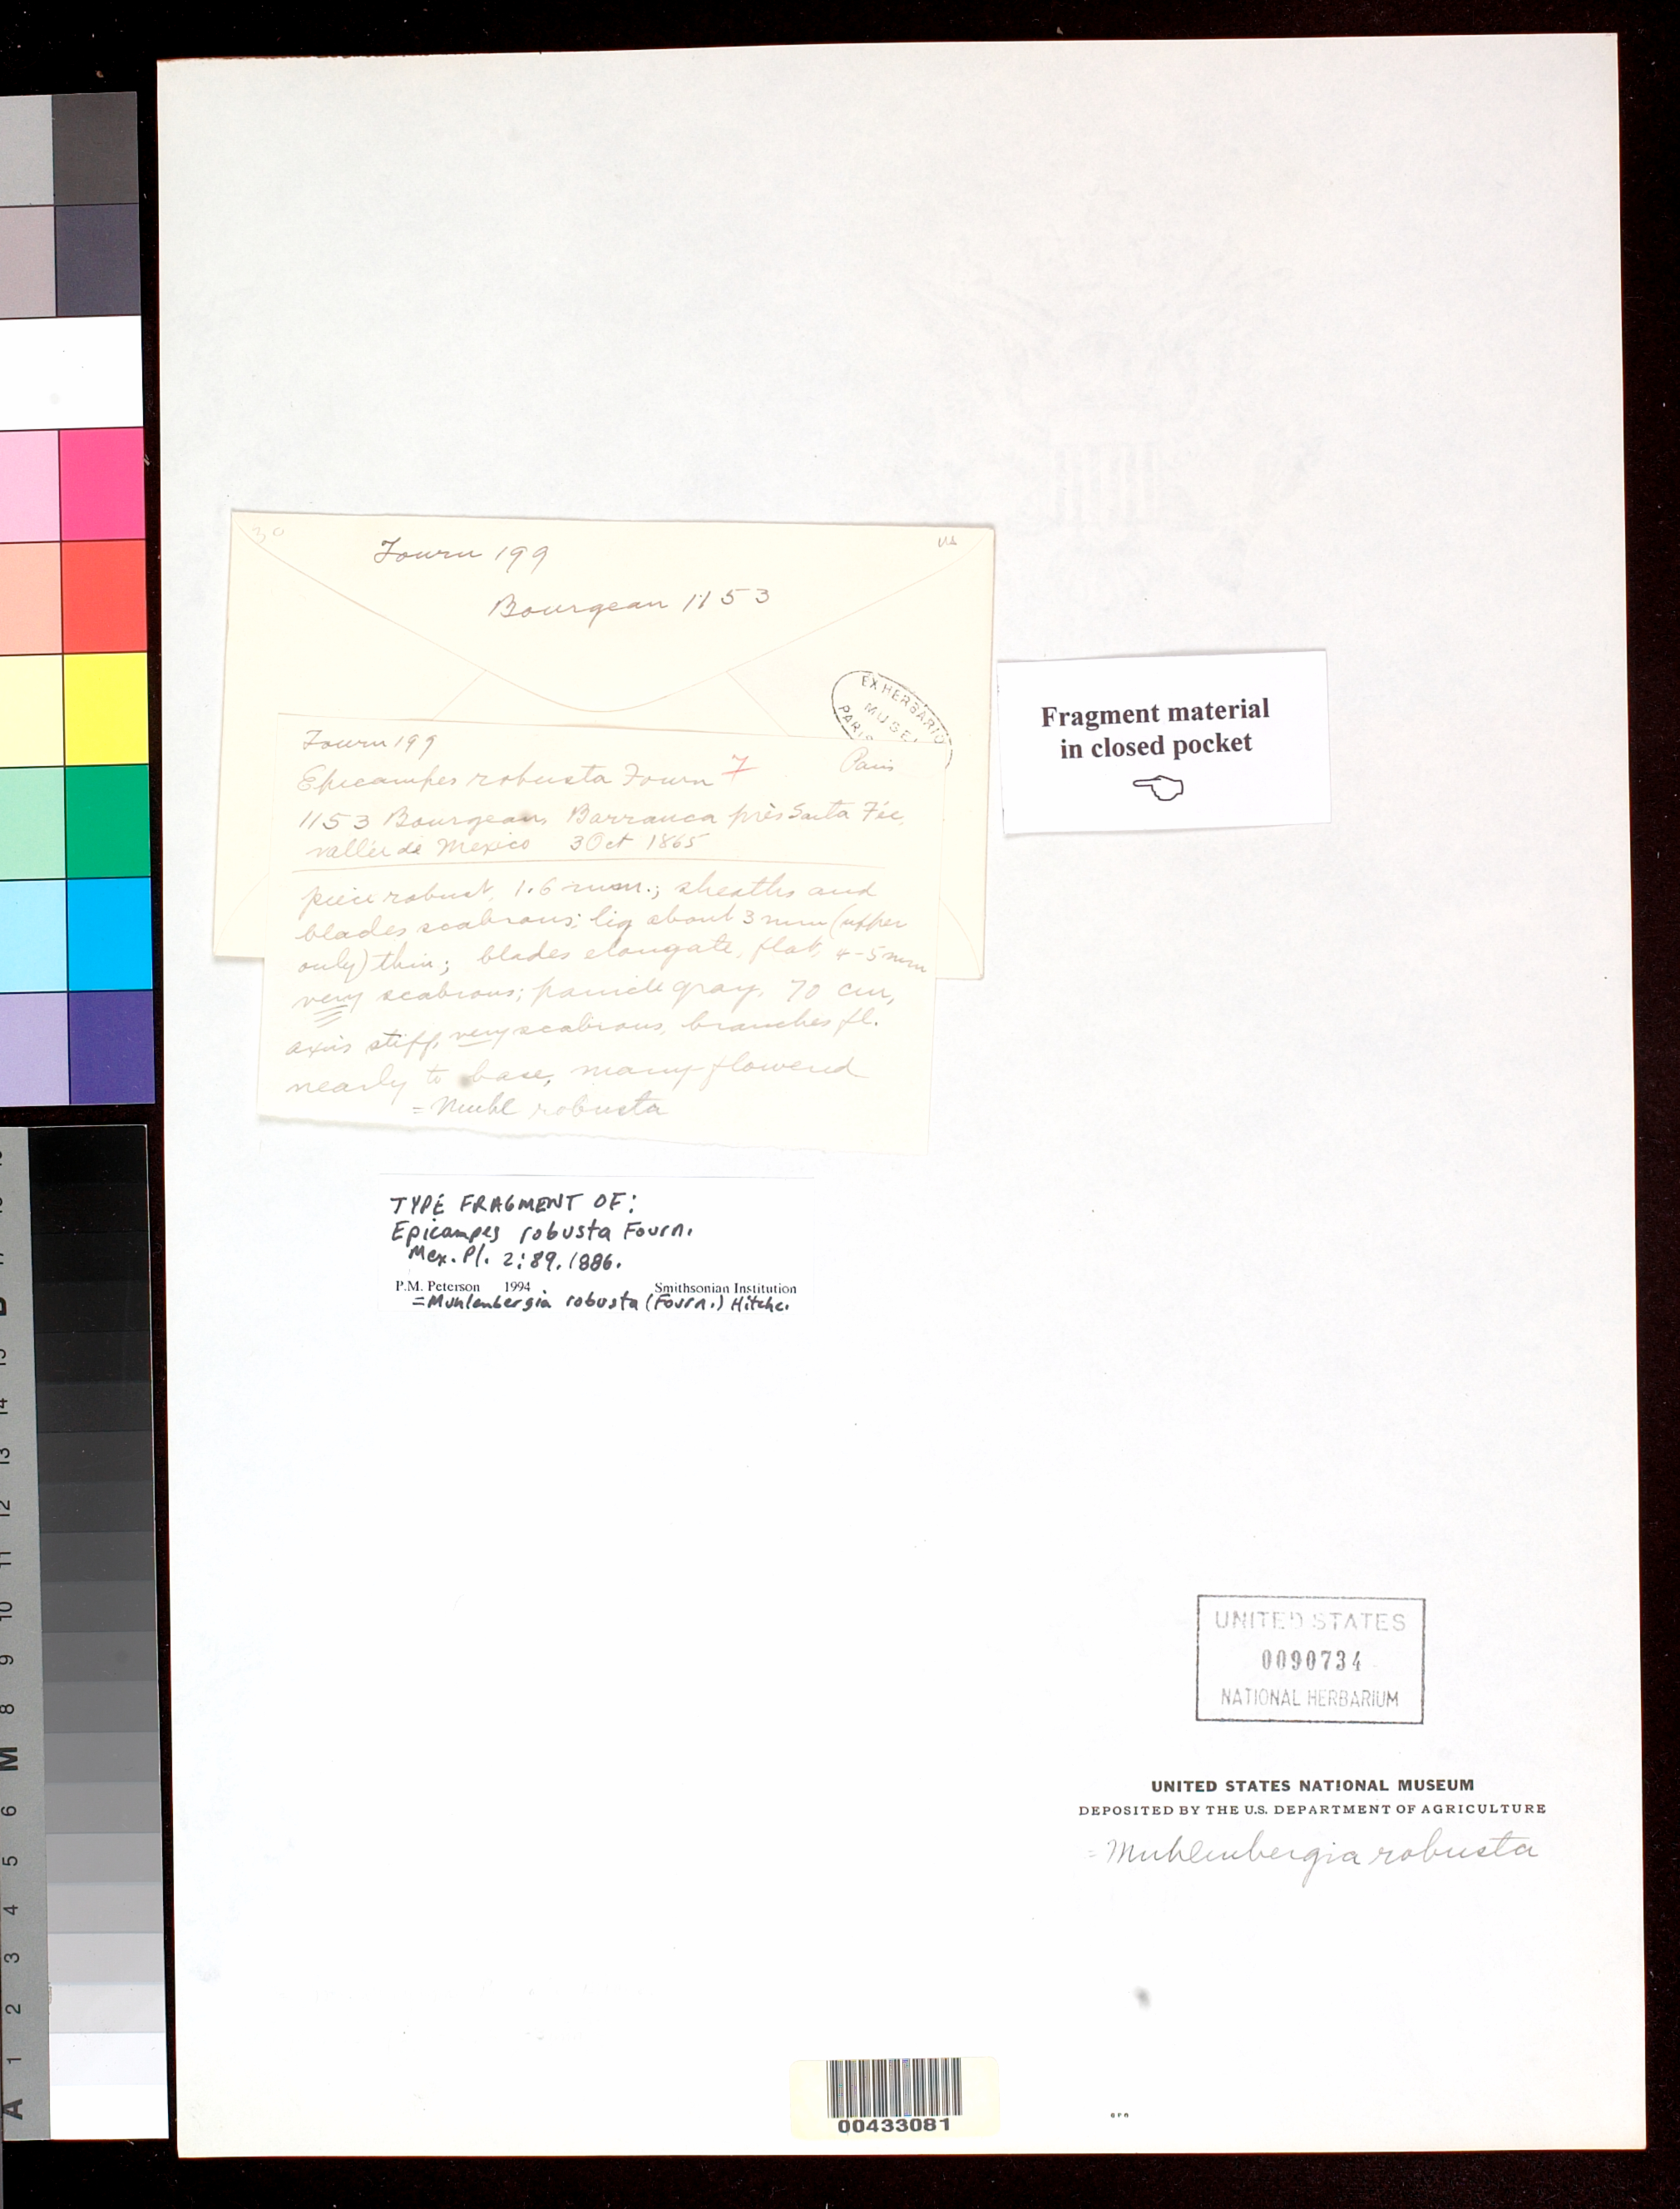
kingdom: Plantae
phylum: Tracheophyta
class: Liliopsida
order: Poales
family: Poaceae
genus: Epicampes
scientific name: Epicampes robusta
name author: E. Fourn.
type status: Type Fragment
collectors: E. Bourgeau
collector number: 1153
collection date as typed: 03 Oct 1865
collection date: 1865-10-03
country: Mexico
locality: Barranca pres Santa Tec, Valle de Mexico.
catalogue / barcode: US 90734